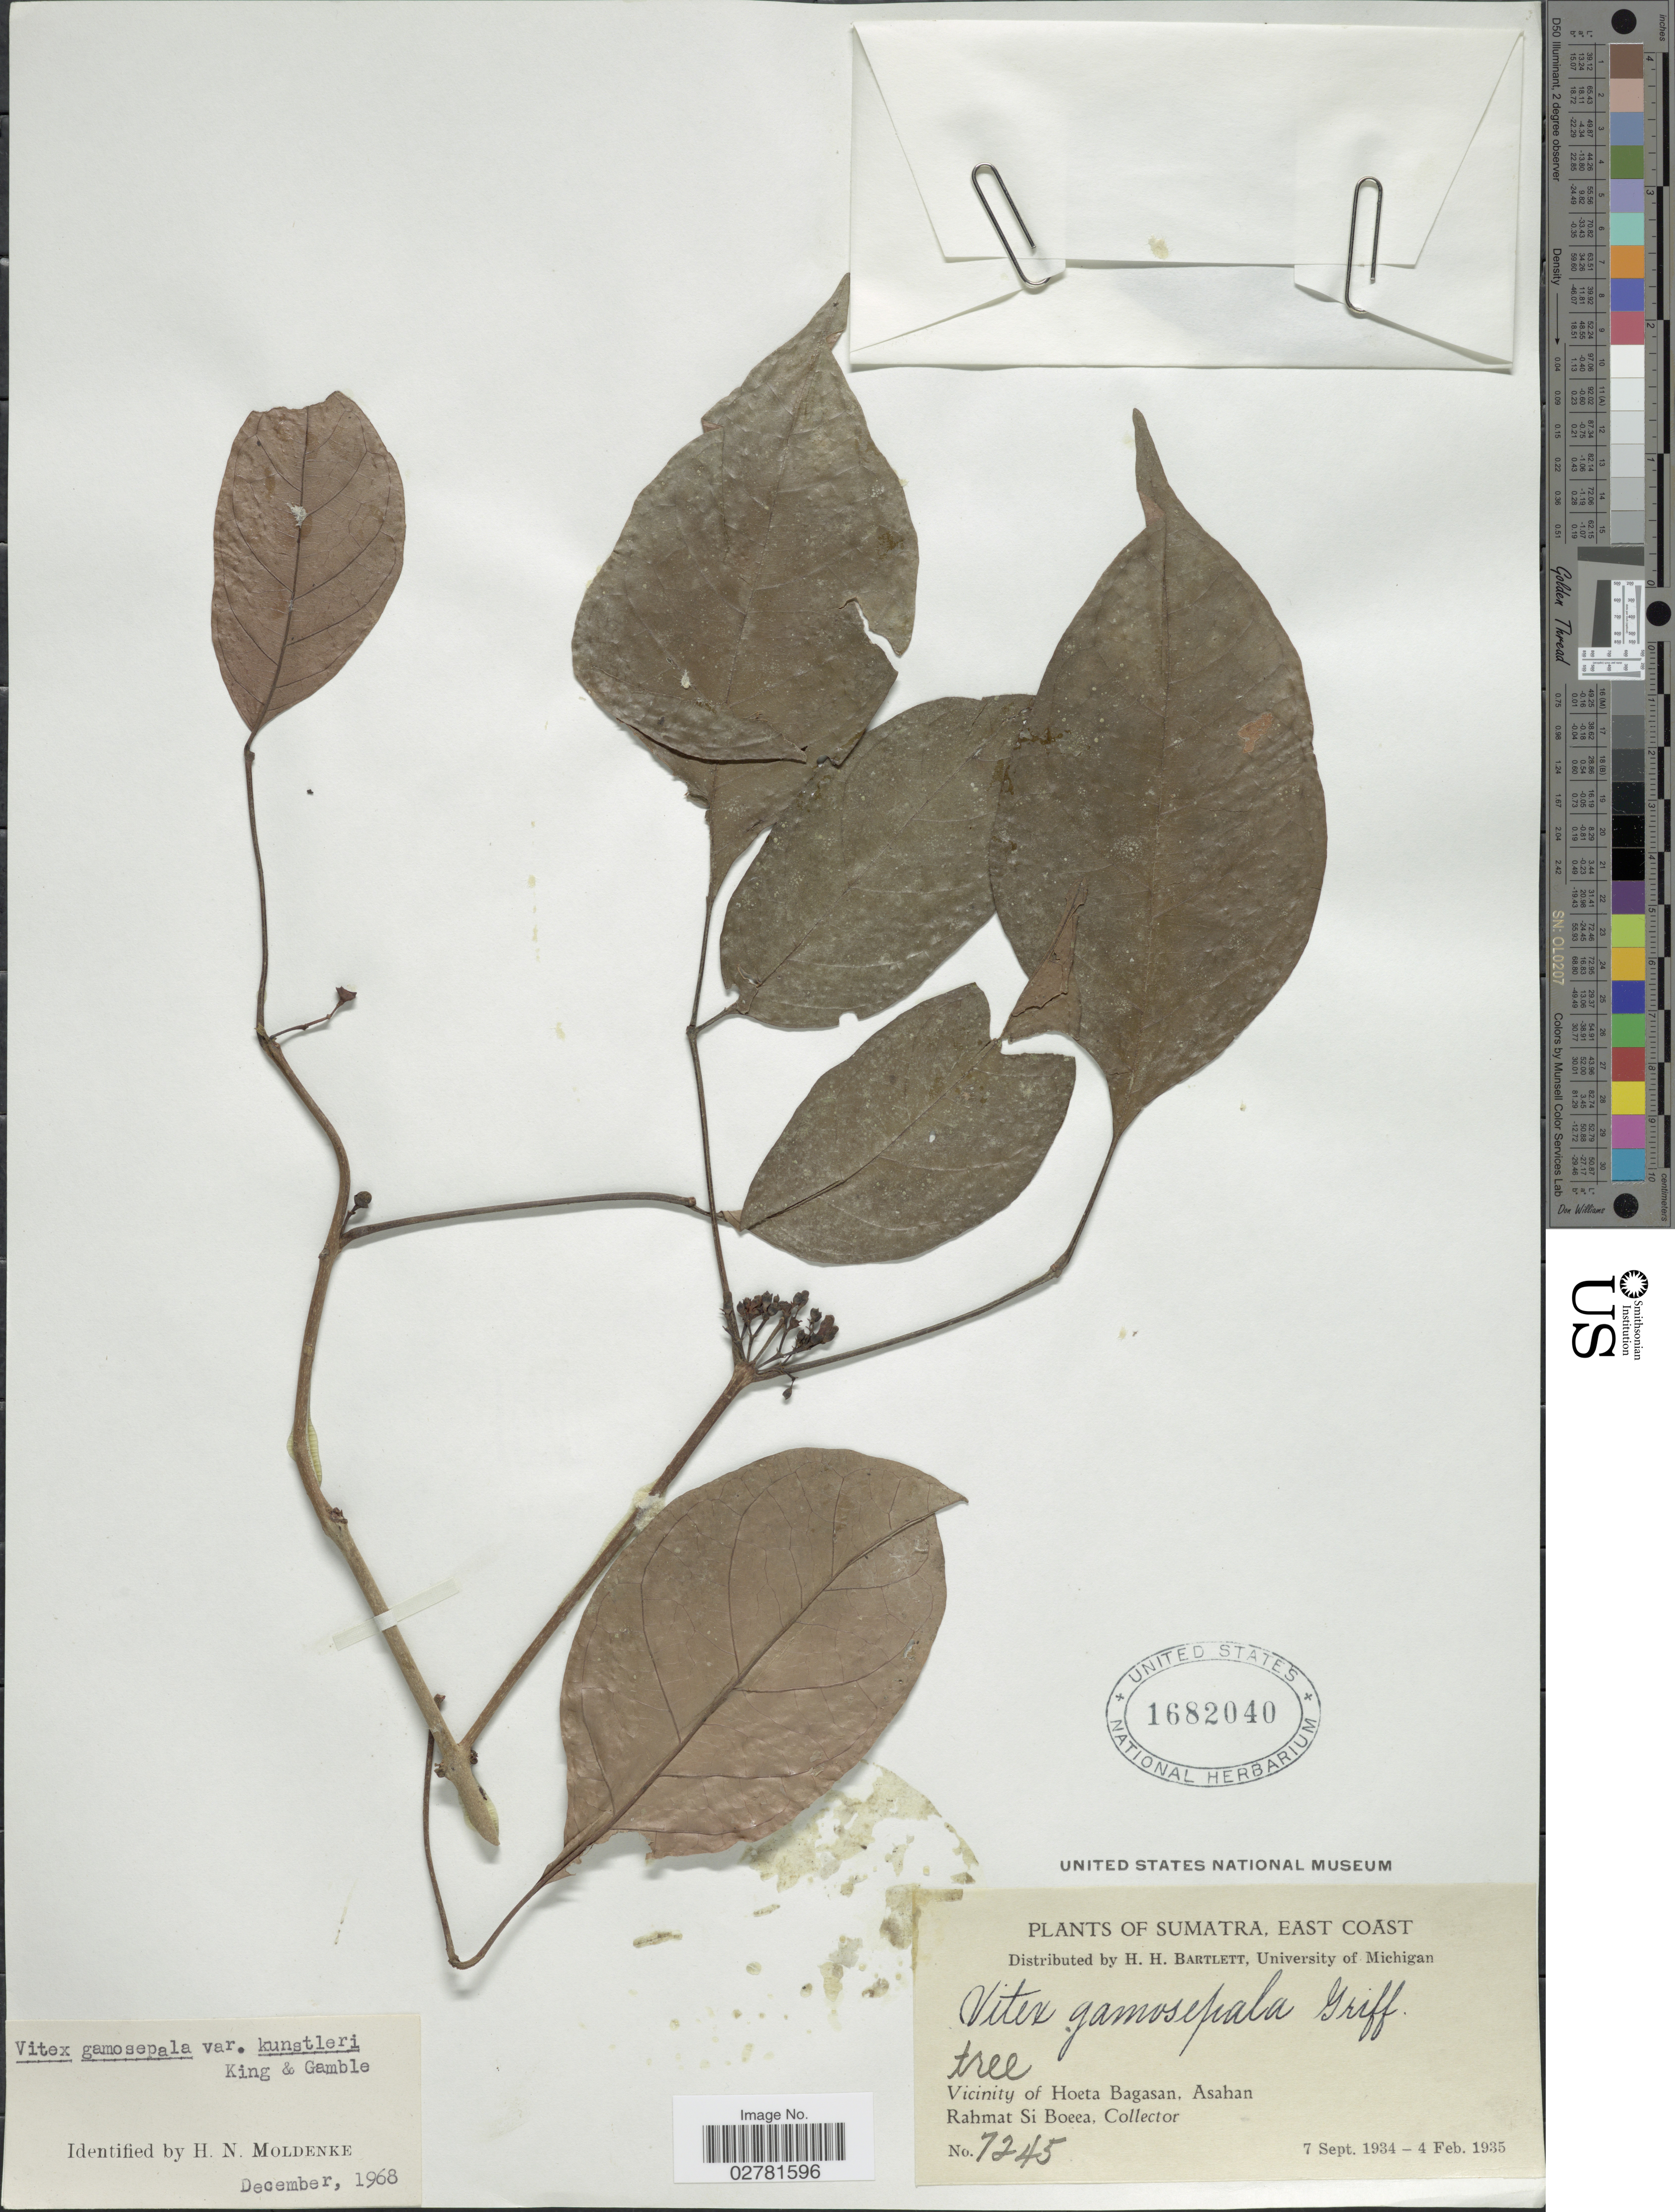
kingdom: Plantae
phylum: Tracheophyta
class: Magnoliopsida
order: Lamiales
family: Lamiaceae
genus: Vitex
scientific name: Vitex gamosepala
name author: Griff.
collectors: Rahmat Si Boeea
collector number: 7245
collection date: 1934-09-07/1935-02-04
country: Indonesia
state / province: Sumatra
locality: East Coast. Vicinity of Hoeta Bagasan, Asahan.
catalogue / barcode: US 1682040